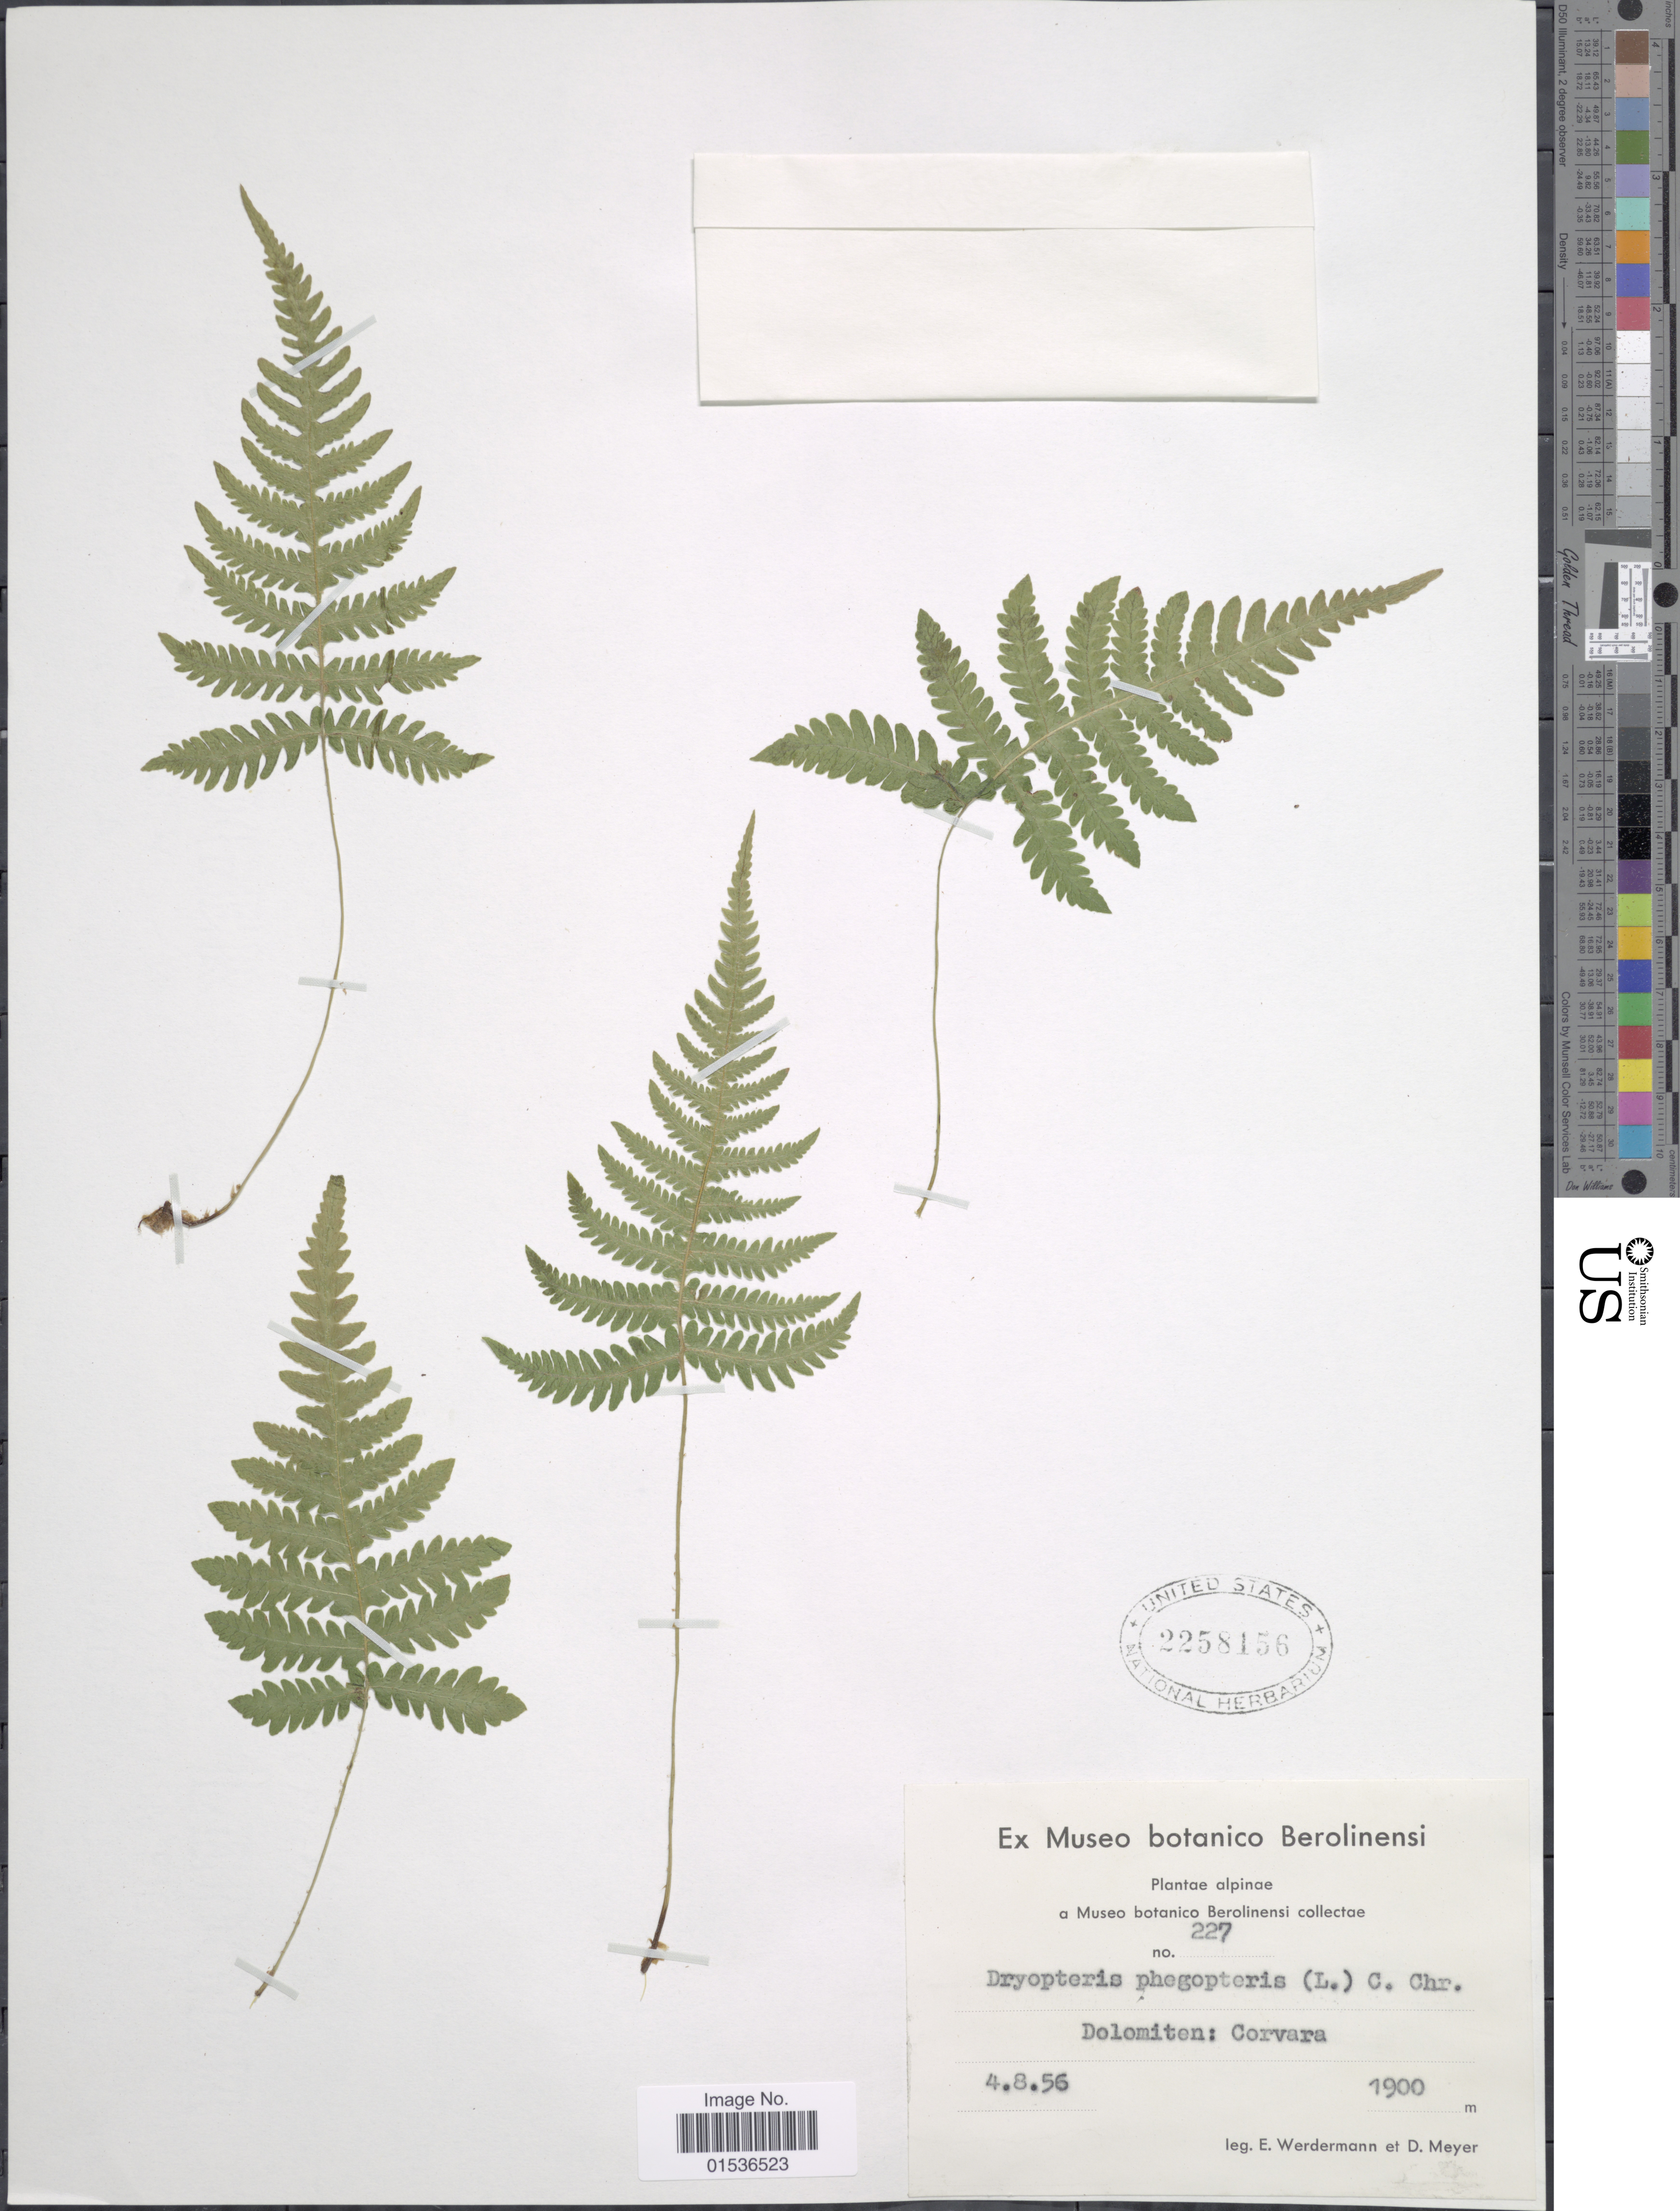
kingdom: Plantae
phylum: Tracheophyta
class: Polypodiopsida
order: Polypodiales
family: Thelypteridaceae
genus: Phegopteris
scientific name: Phegopteris connectilis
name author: (Michx.) Watt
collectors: E. Werdermann & D. Meyer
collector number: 227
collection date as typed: Transcribed d/m/y: 4/8/56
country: Italy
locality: Alpinae, Dolomiten: Corvara.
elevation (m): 1900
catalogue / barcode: US 2258156